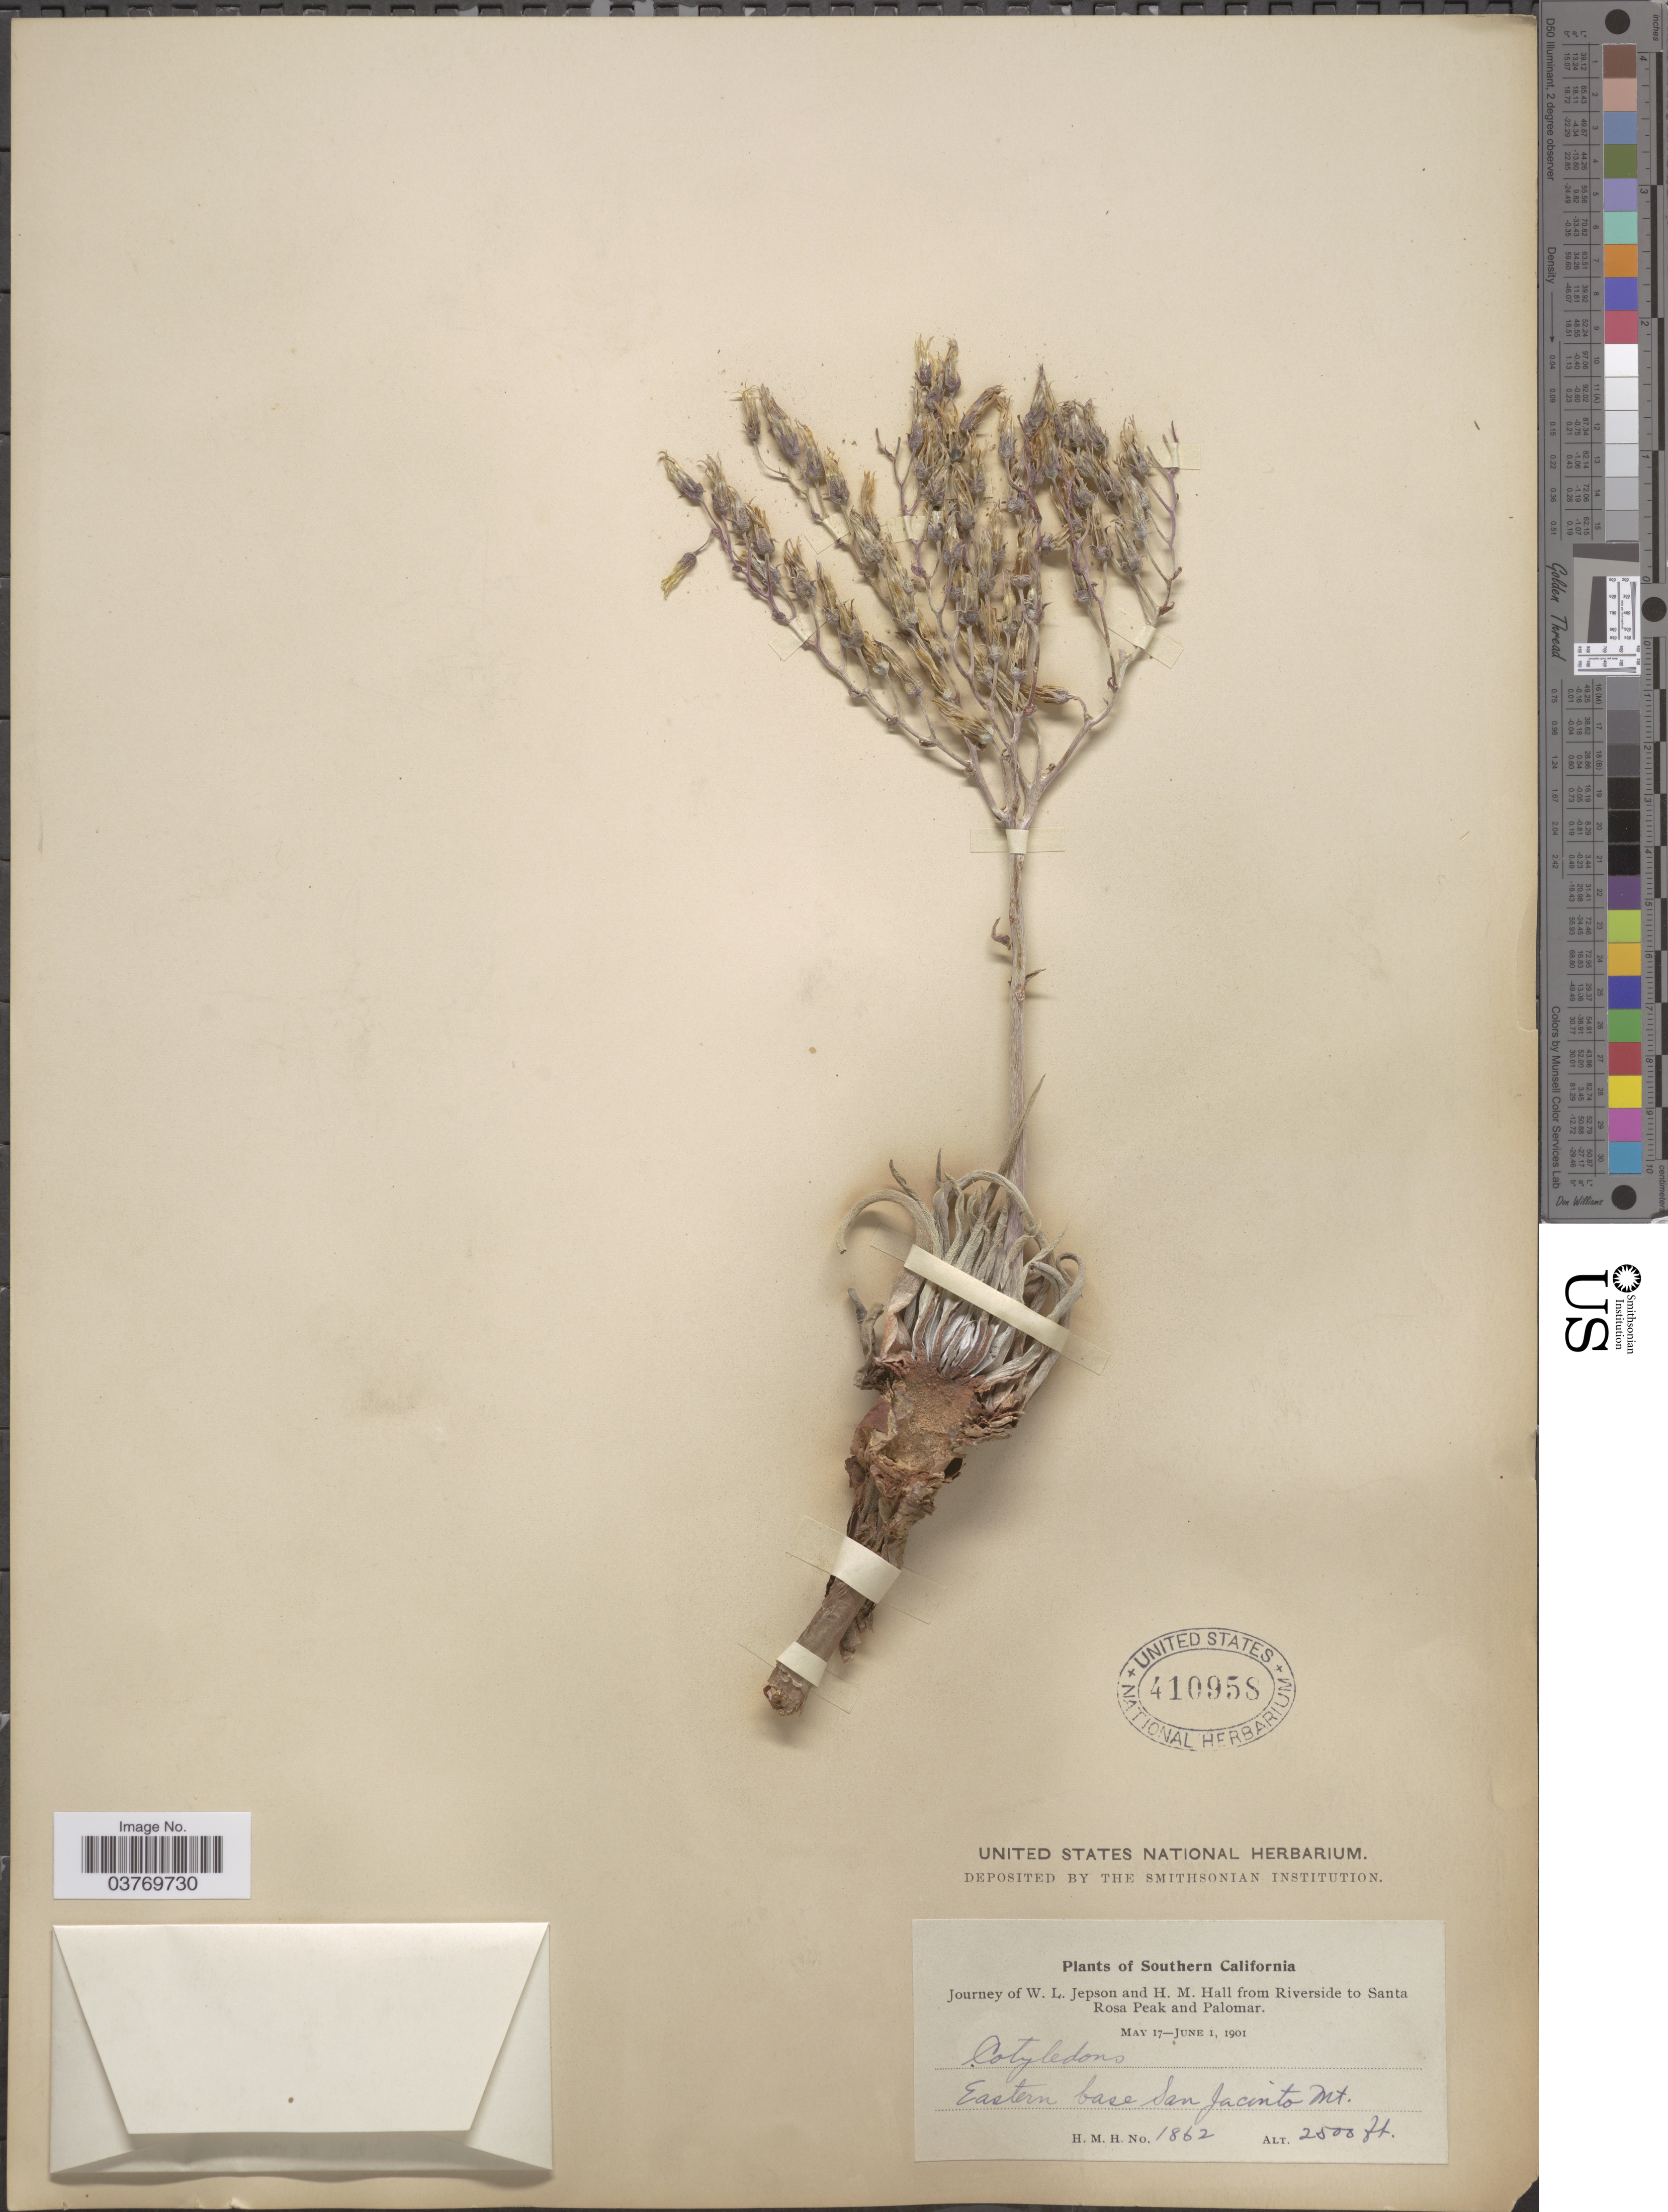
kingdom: Plantae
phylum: Tracheophyta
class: Magnoliopsida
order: Saxifragales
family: Crassulaceae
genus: Dudleya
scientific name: Dudleya grandiflora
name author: Rose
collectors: W. L. Jepson & H. M. Hall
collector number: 1862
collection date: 1901-05-17/1901-06-01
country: United States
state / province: California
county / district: Riverside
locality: Southern California. Riverside to Santa Rosa Peak and Palomar. Eastern base San Jacinto Mt.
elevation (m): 762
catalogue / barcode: US 410958